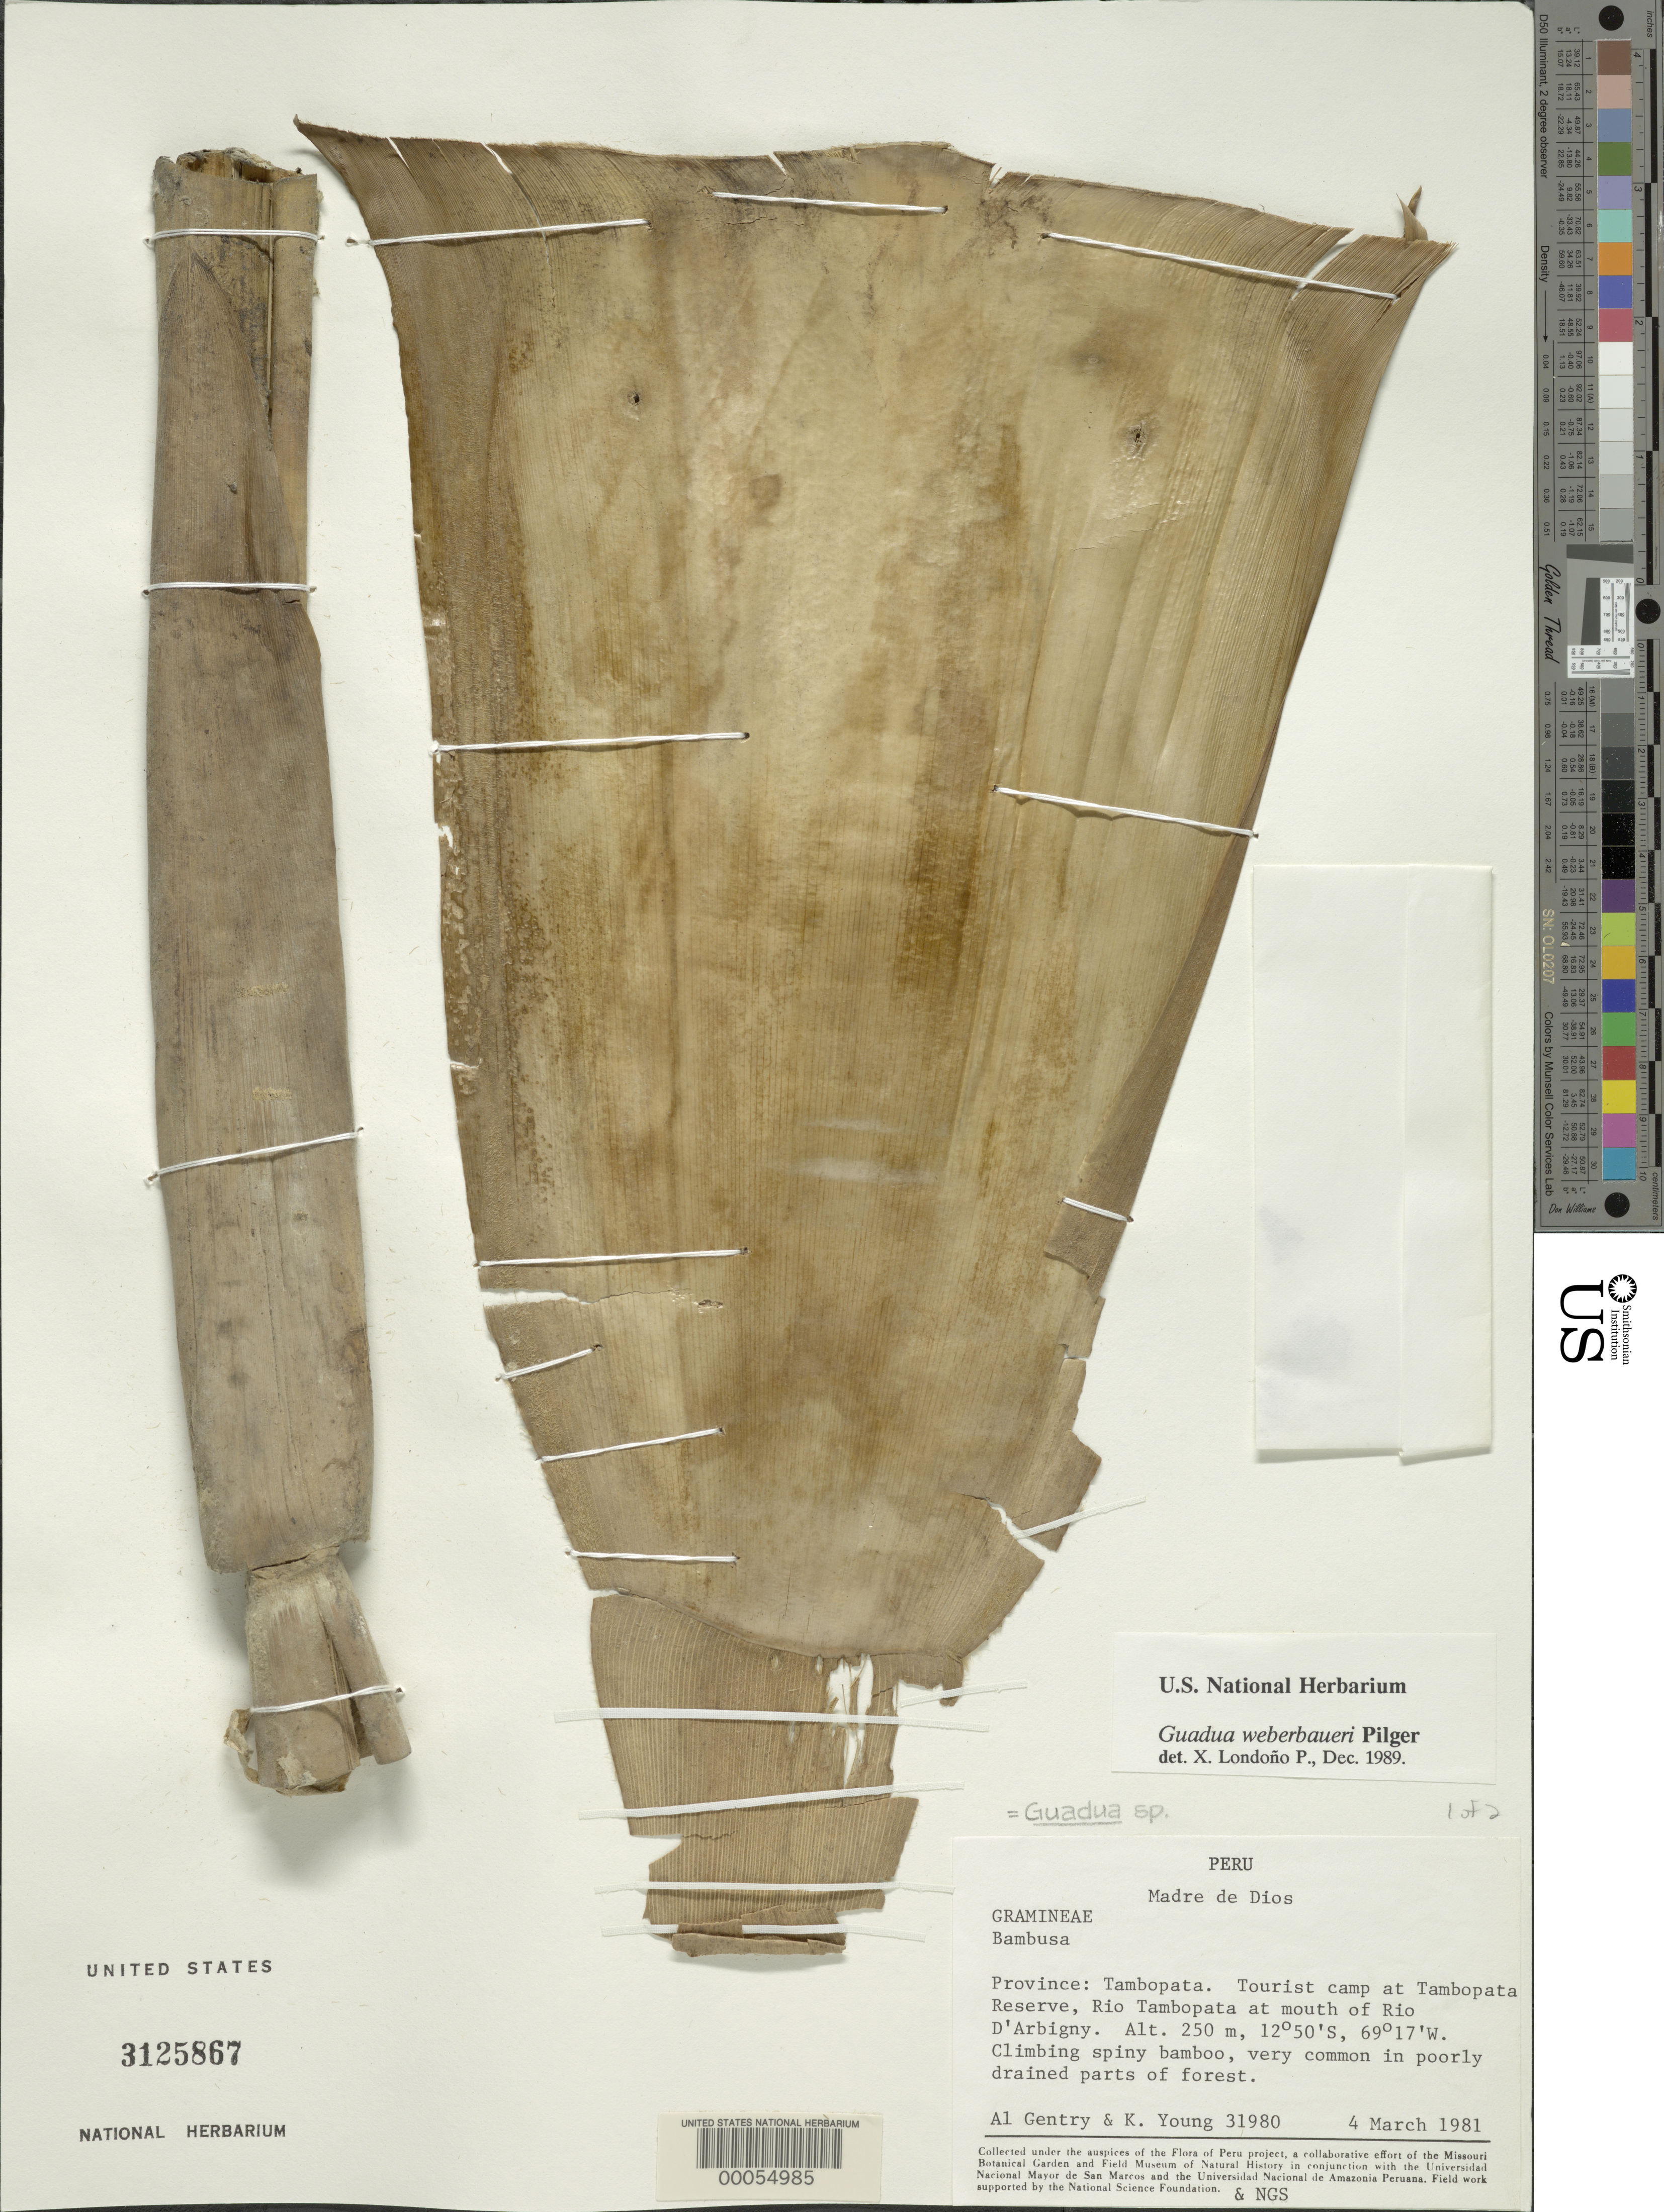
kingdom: Plantae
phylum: Tracheophyta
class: Liliopsida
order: Poales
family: Poaceae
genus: Guadua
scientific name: Guadua weberbaueri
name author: Pilg.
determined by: Londoño, X., (TULV), Jardin Botanico "Juan Maria Cespedes"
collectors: A. H. Gentry & K. Young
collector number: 31980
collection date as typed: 04 Mar 1981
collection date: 1981-03-04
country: Peru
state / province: Madre de Dios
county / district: Tambopata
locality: Tourist camp at tambopata reserve, rio tambopata at mouth of rio d'arbigny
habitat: Poorly drained parts of forest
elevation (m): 250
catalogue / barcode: US 3125867